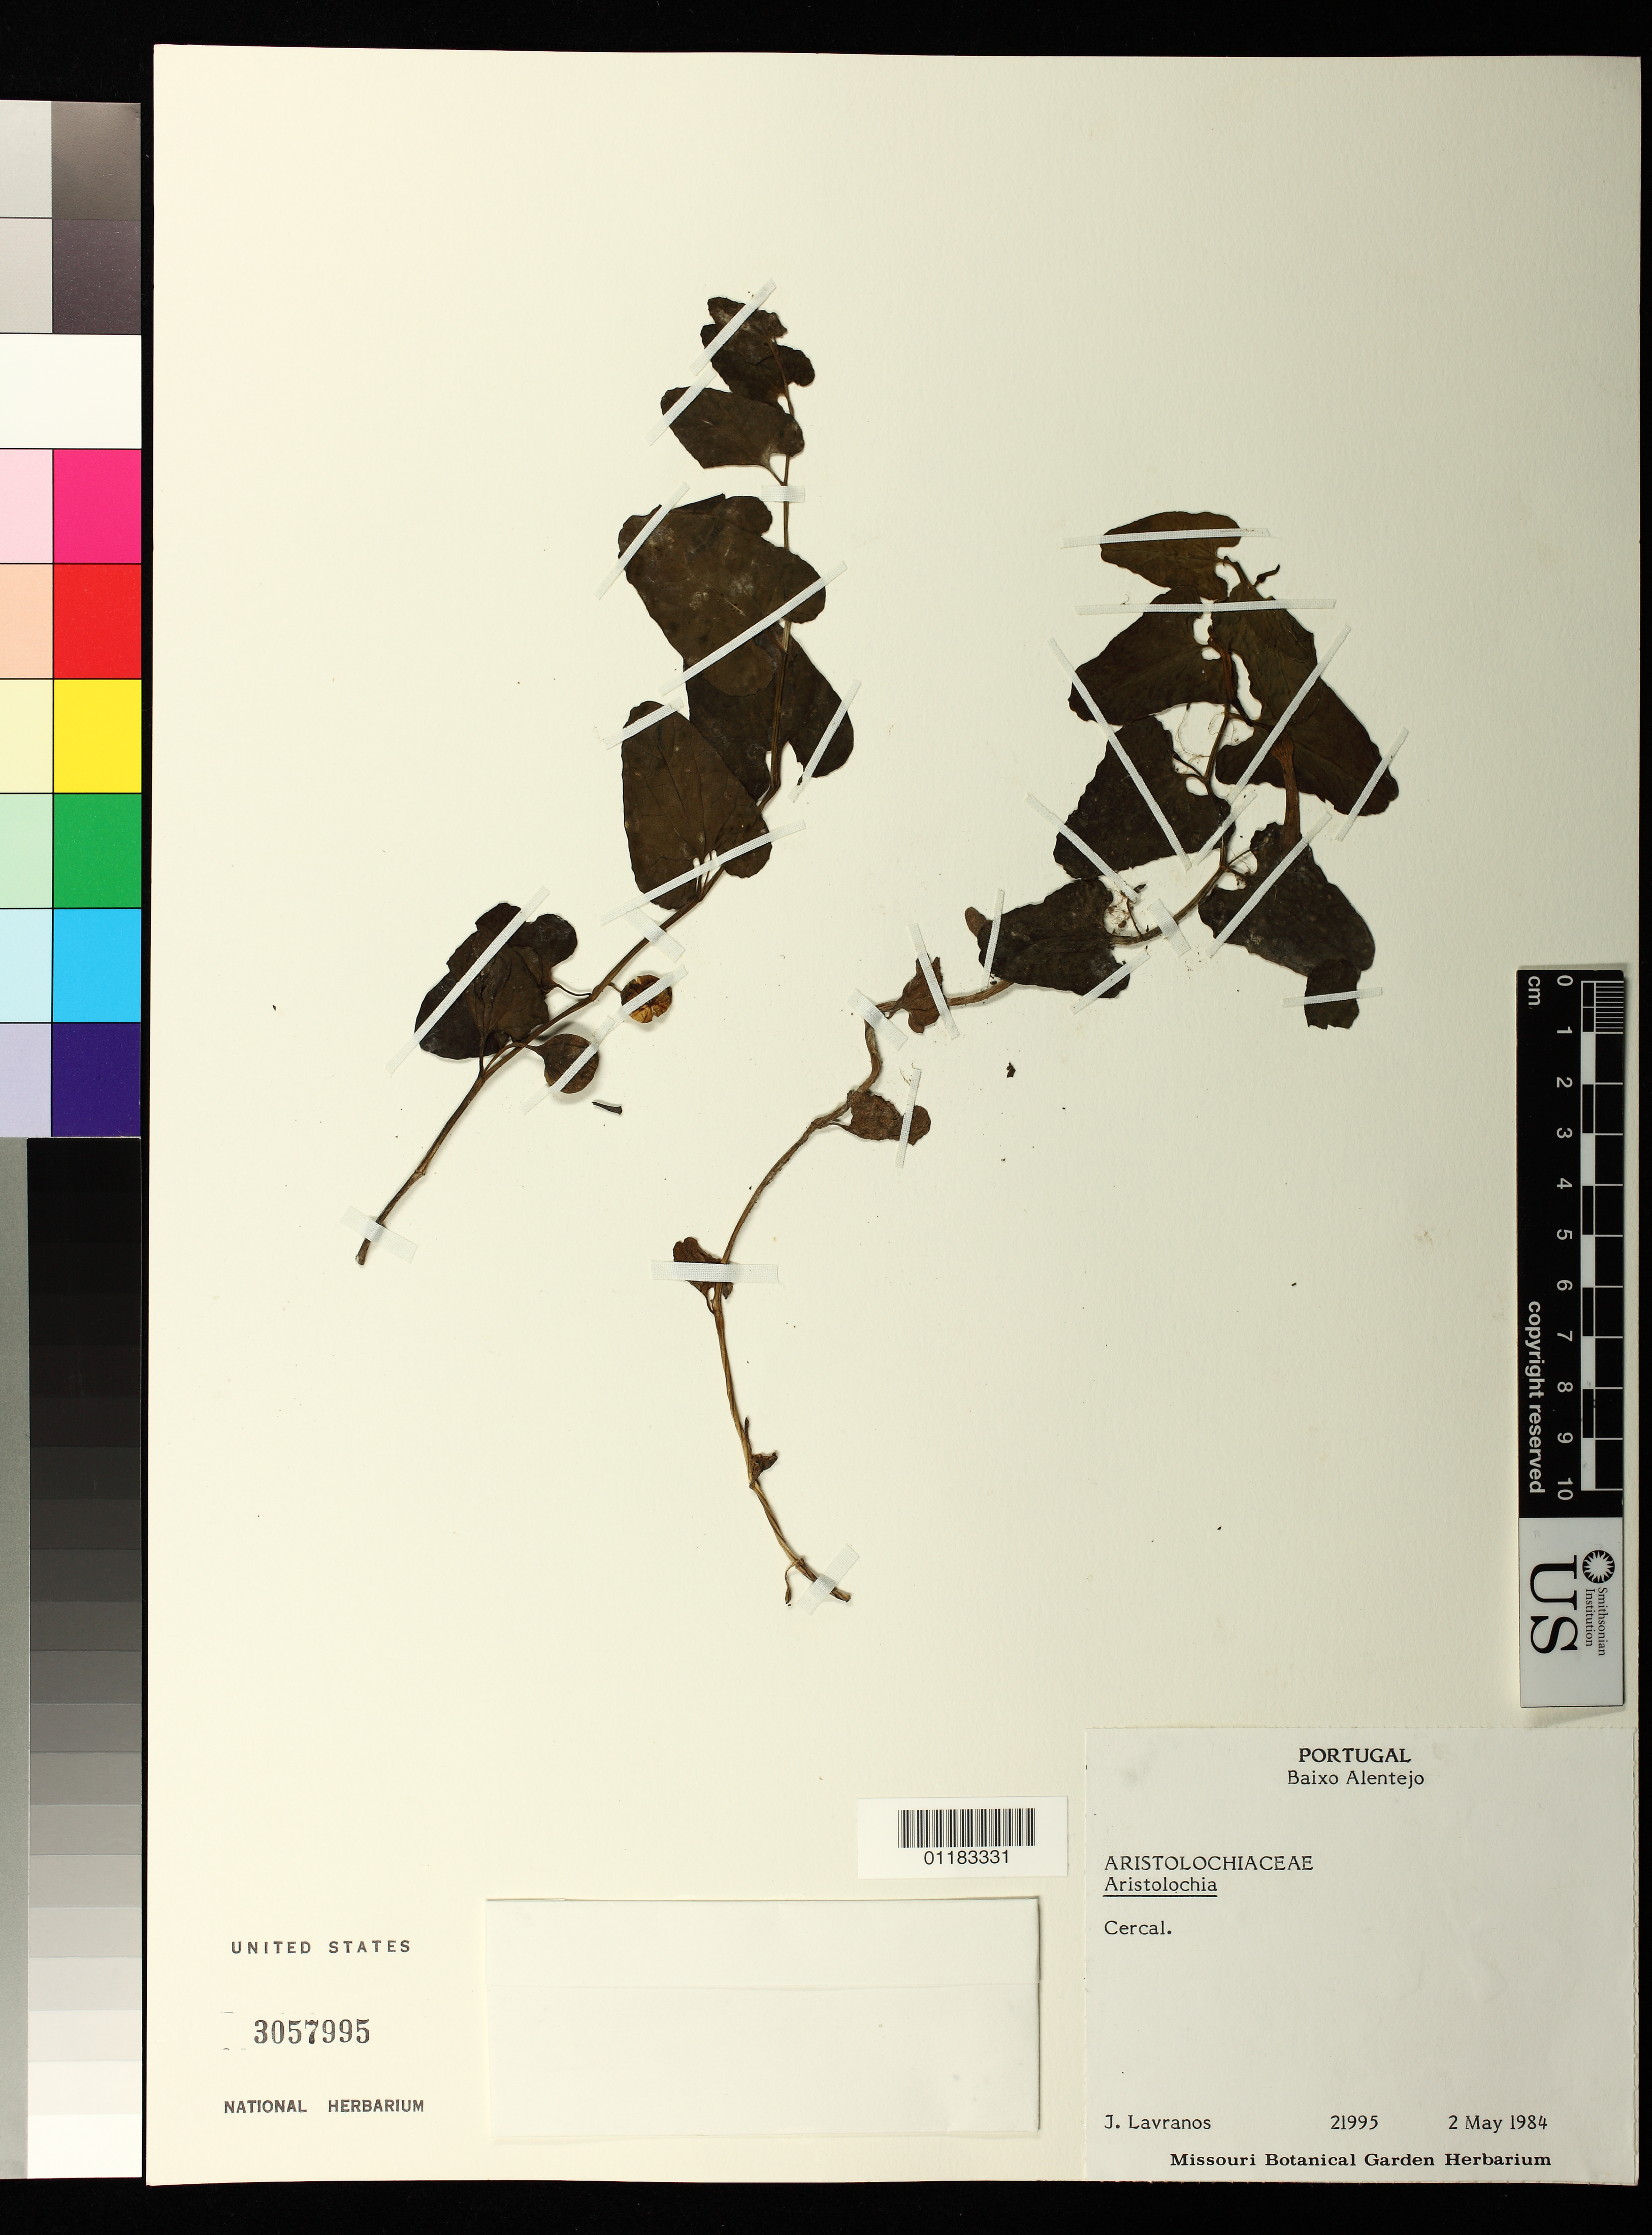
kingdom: Plantae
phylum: Tracheophyta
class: Magnoliopsida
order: Piperales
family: Aristolochiaceae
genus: Aristolochia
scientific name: Aristolochia sp.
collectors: J. Lavranos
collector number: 21995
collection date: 1984-05-02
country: Portugal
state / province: Setúbal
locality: Baixo Alentejo Province: Cercal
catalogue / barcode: US 3057995